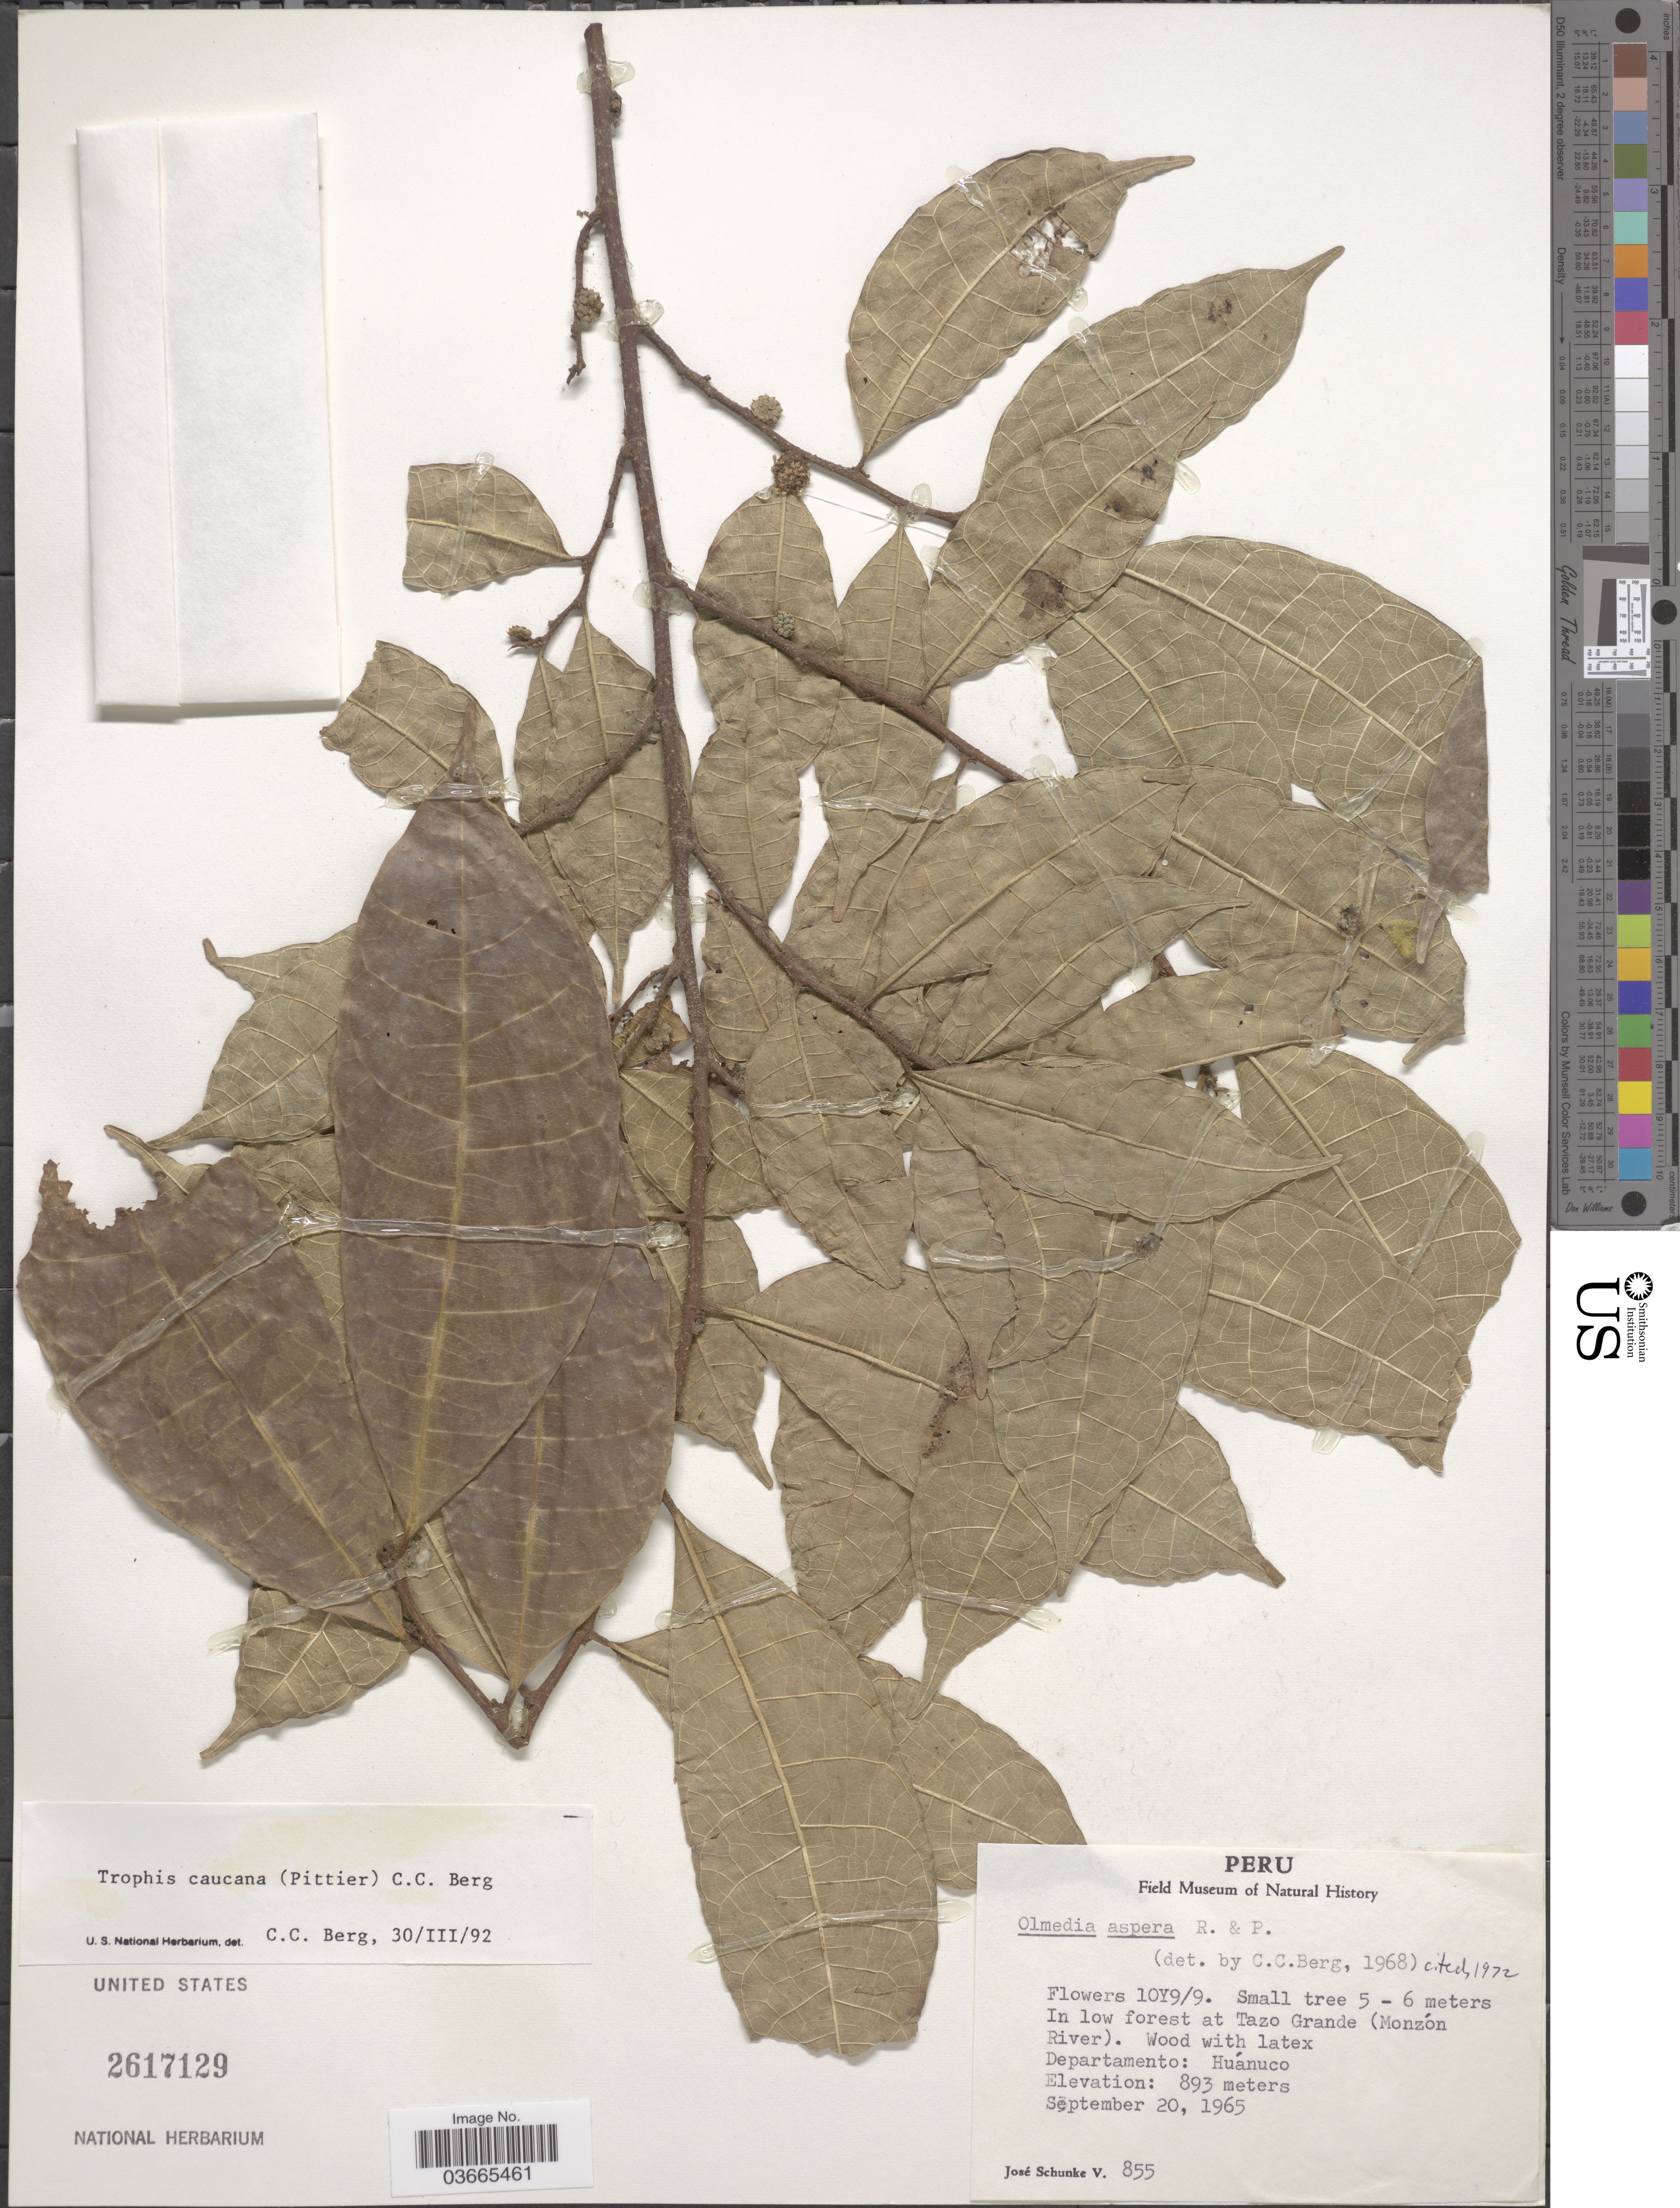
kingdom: Plantae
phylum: Tracheophyta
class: Magnoliopsida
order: Rosales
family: Moraceae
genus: Olmedia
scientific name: Olmedia aspera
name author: Ruiz & Pav.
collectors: J. Schunke Vigo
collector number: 855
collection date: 1965-09-20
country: Peru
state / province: Huánuco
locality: In low forest at Tazo Grande (Monzón River). Departamento: Huánuco.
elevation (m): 893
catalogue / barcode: US 2617129